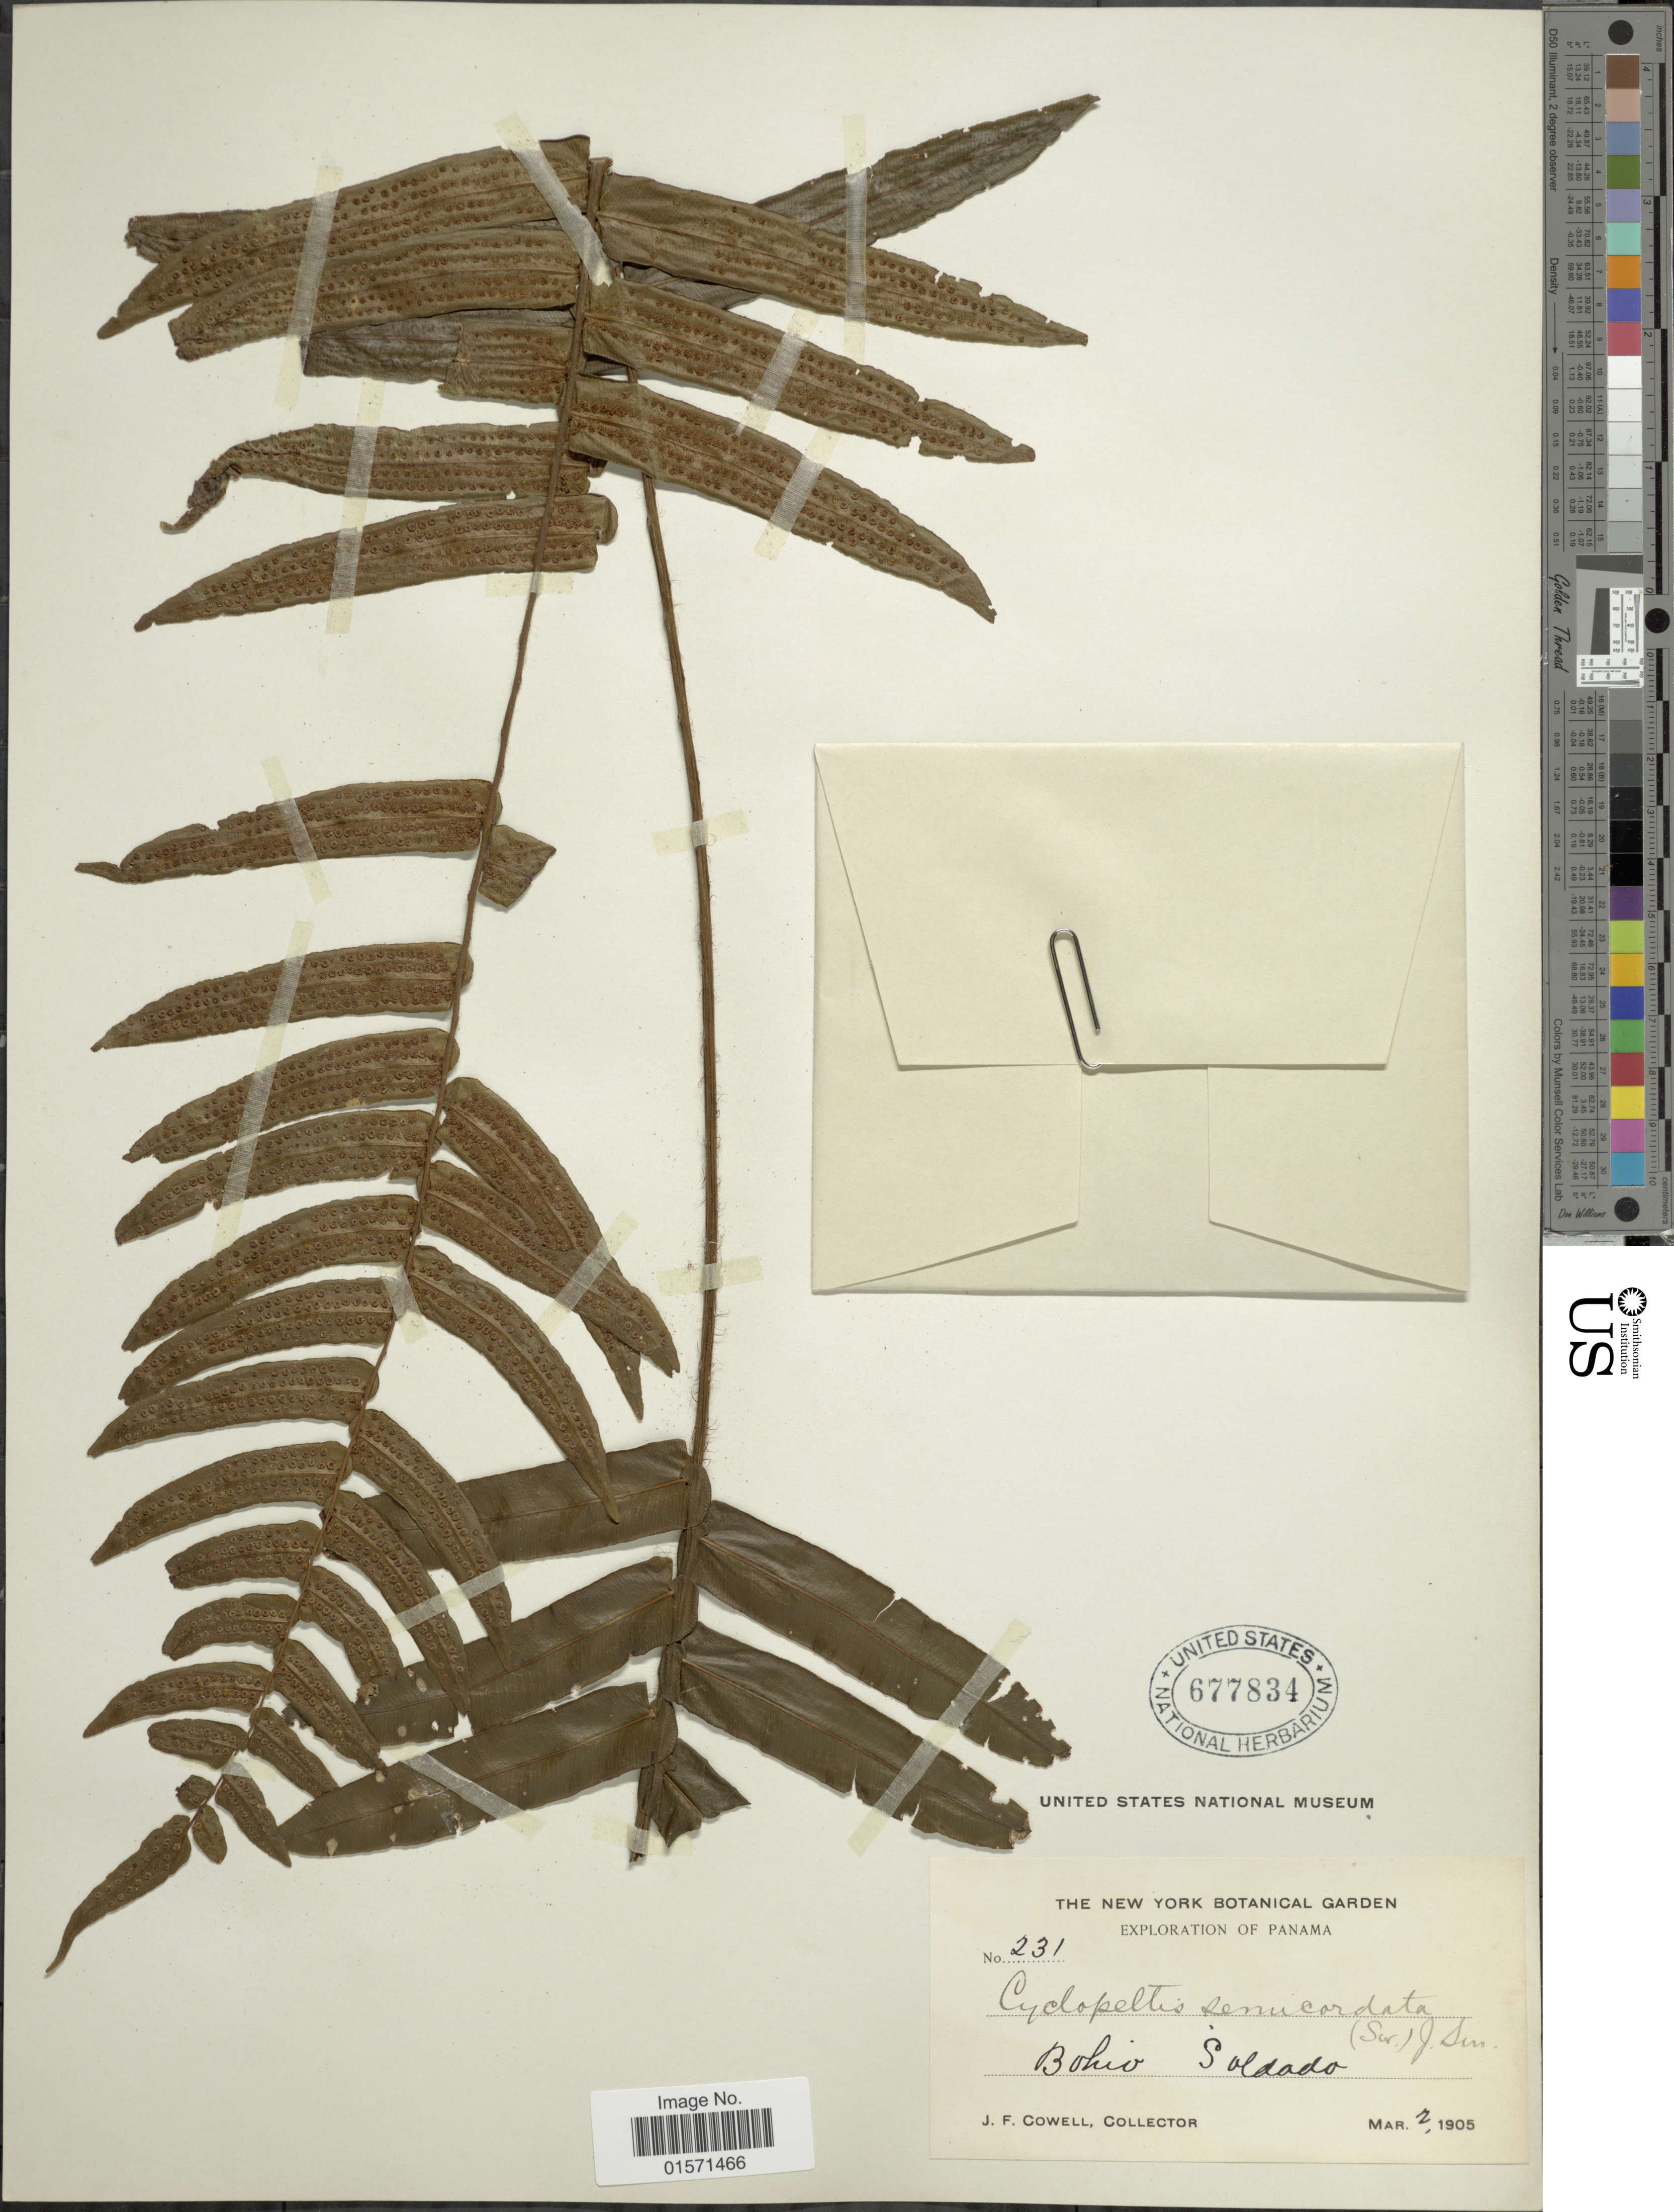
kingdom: Plantae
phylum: Tracheophyta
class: Polypodiopsida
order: Polypodiales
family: Lomariopsidaceae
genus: Cyclopeltis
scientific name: Cyclopeltis semicordata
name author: (Sw.) J. Sm.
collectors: J. F. Cowell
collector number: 231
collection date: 1905-03-02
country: Panama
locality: Bohio Soldado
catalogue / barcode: US 677834